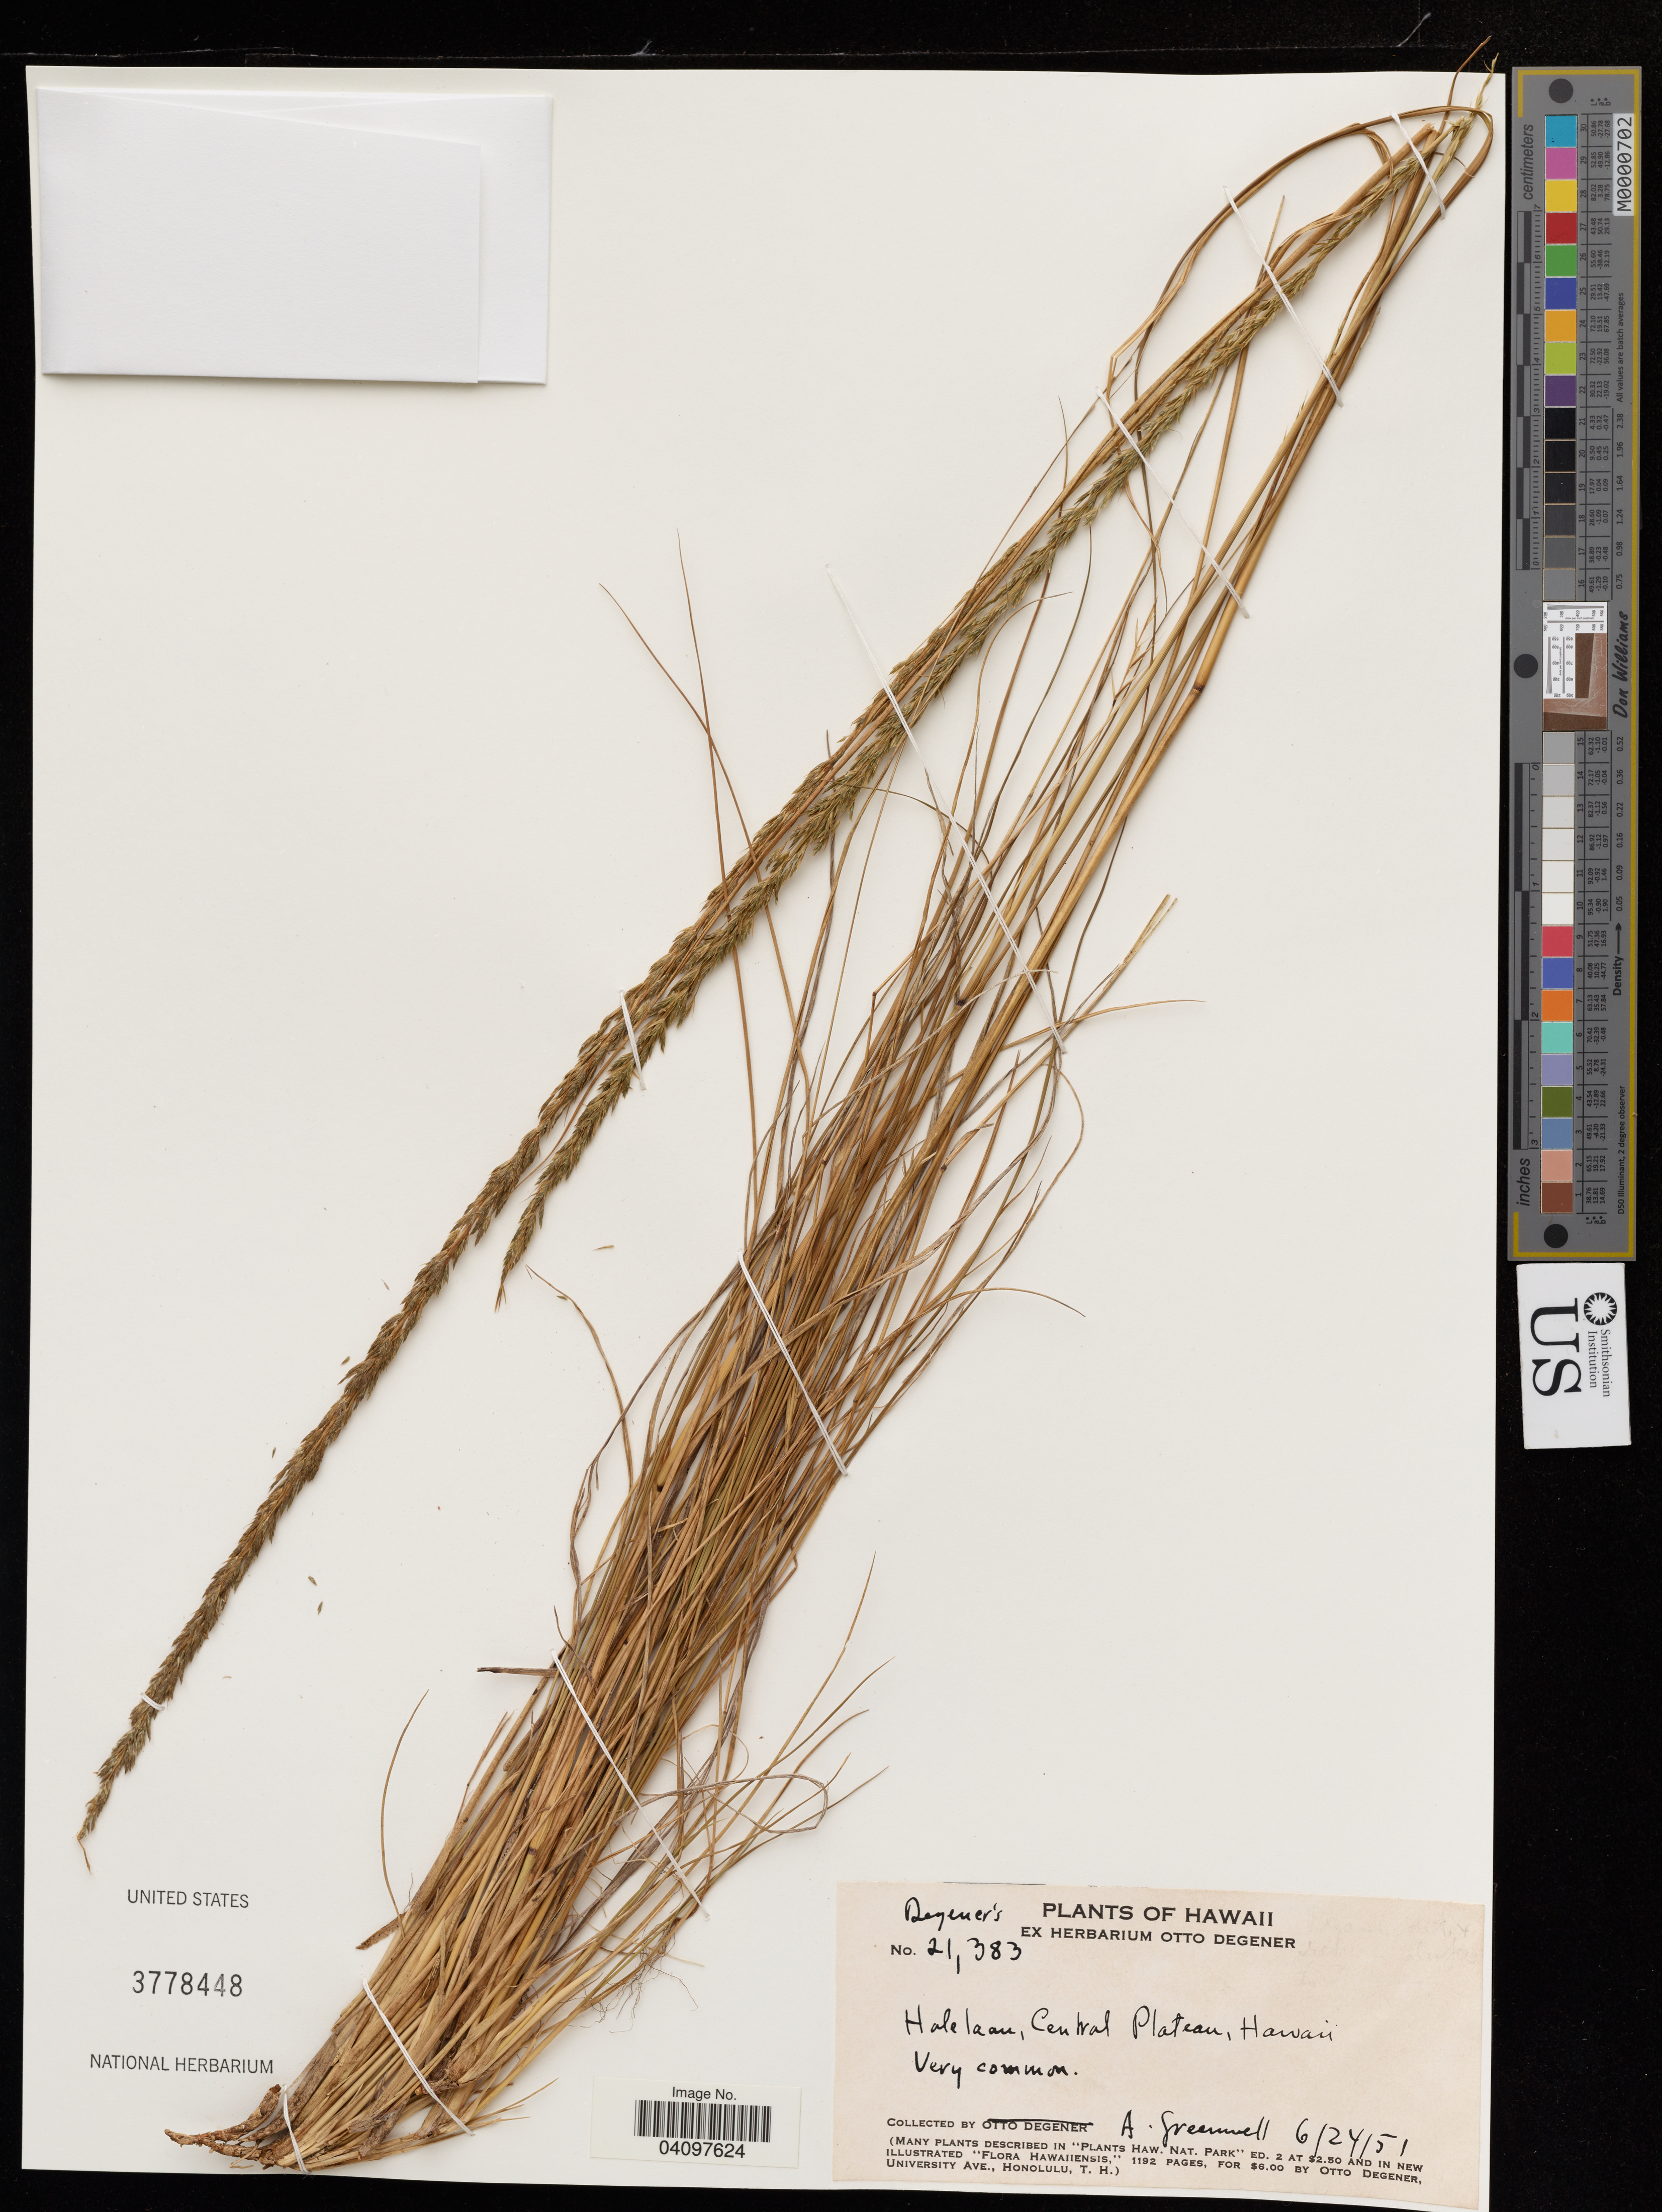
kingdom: Plantae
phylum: Tracheophyta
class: Liliopsida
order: Poales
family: Poaceae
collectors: A. Greenwell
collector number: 21383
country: United States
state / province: Hawaii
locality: Halelaau, Central Plateau.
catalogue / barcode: US 3778448